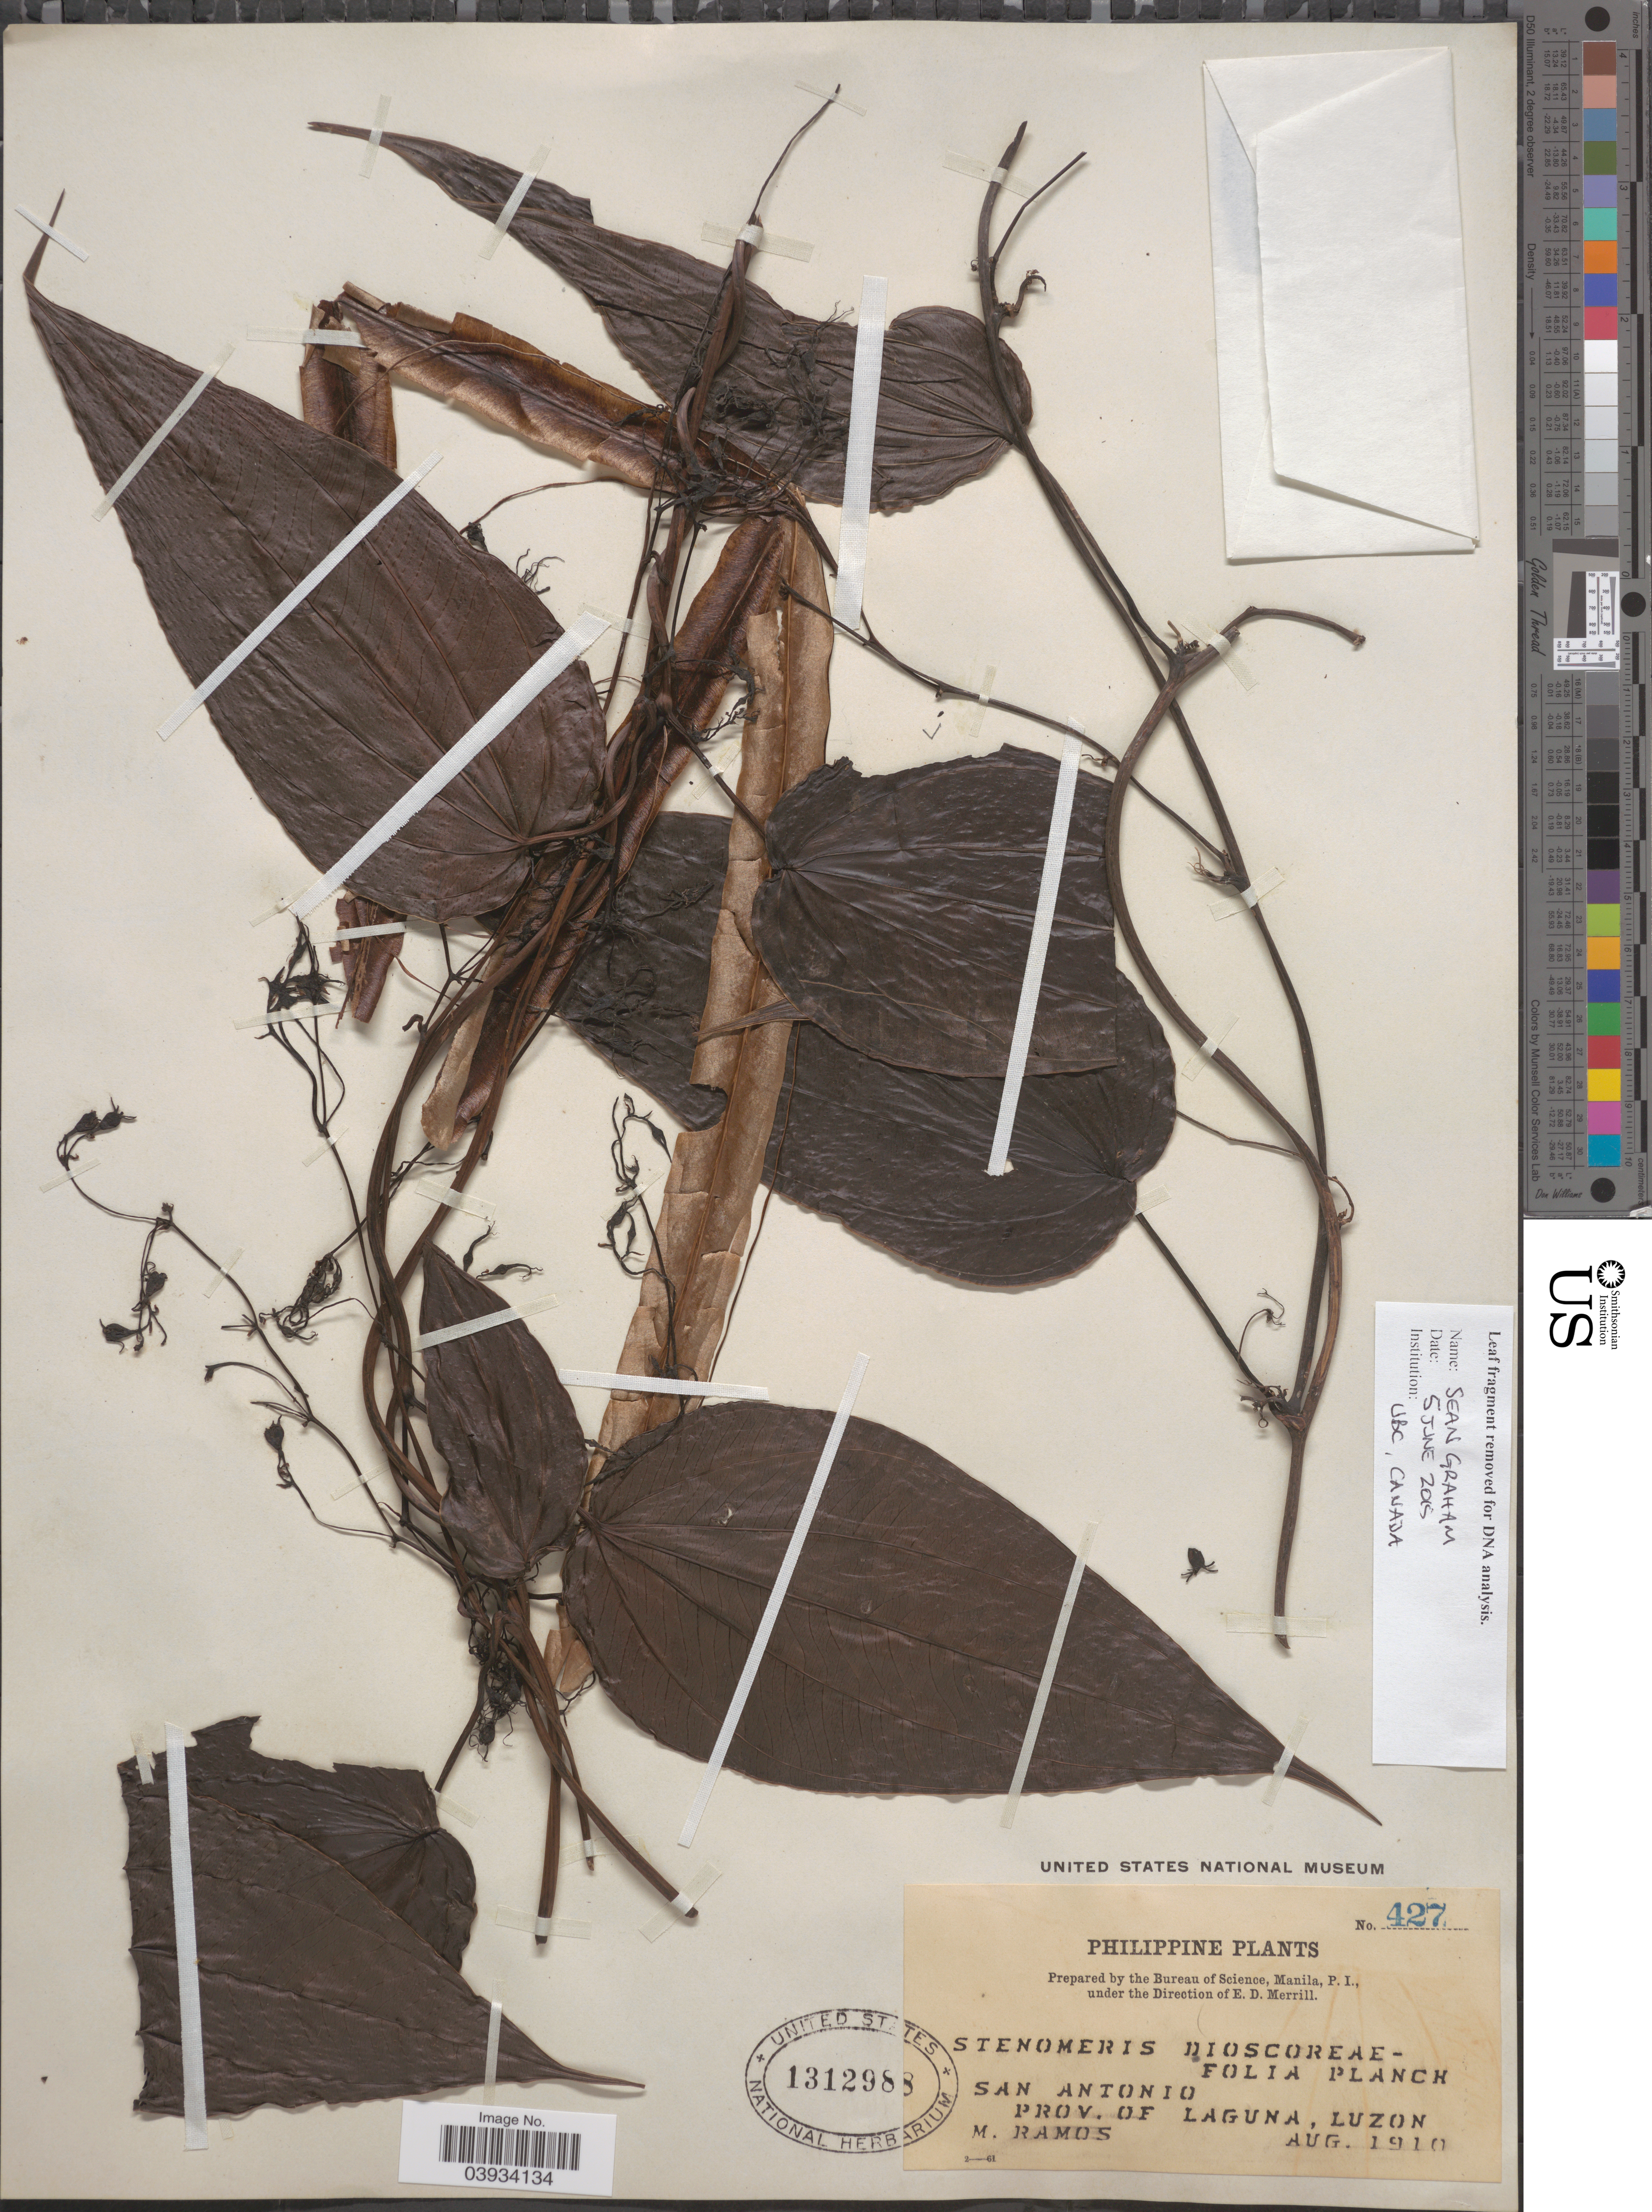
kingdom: Plantae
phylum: Tracheophyta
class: Liliopsida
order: Dioscoreales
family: Dioscoreaceae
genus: Stenomeris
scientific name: Stenomeris dioscoreifolia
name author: Planch.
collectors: M. Ramos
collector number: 427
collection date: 1910-08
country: Philippines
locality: San Antonio. prov. of Laguna, Luzon.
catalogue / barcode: US 1312988